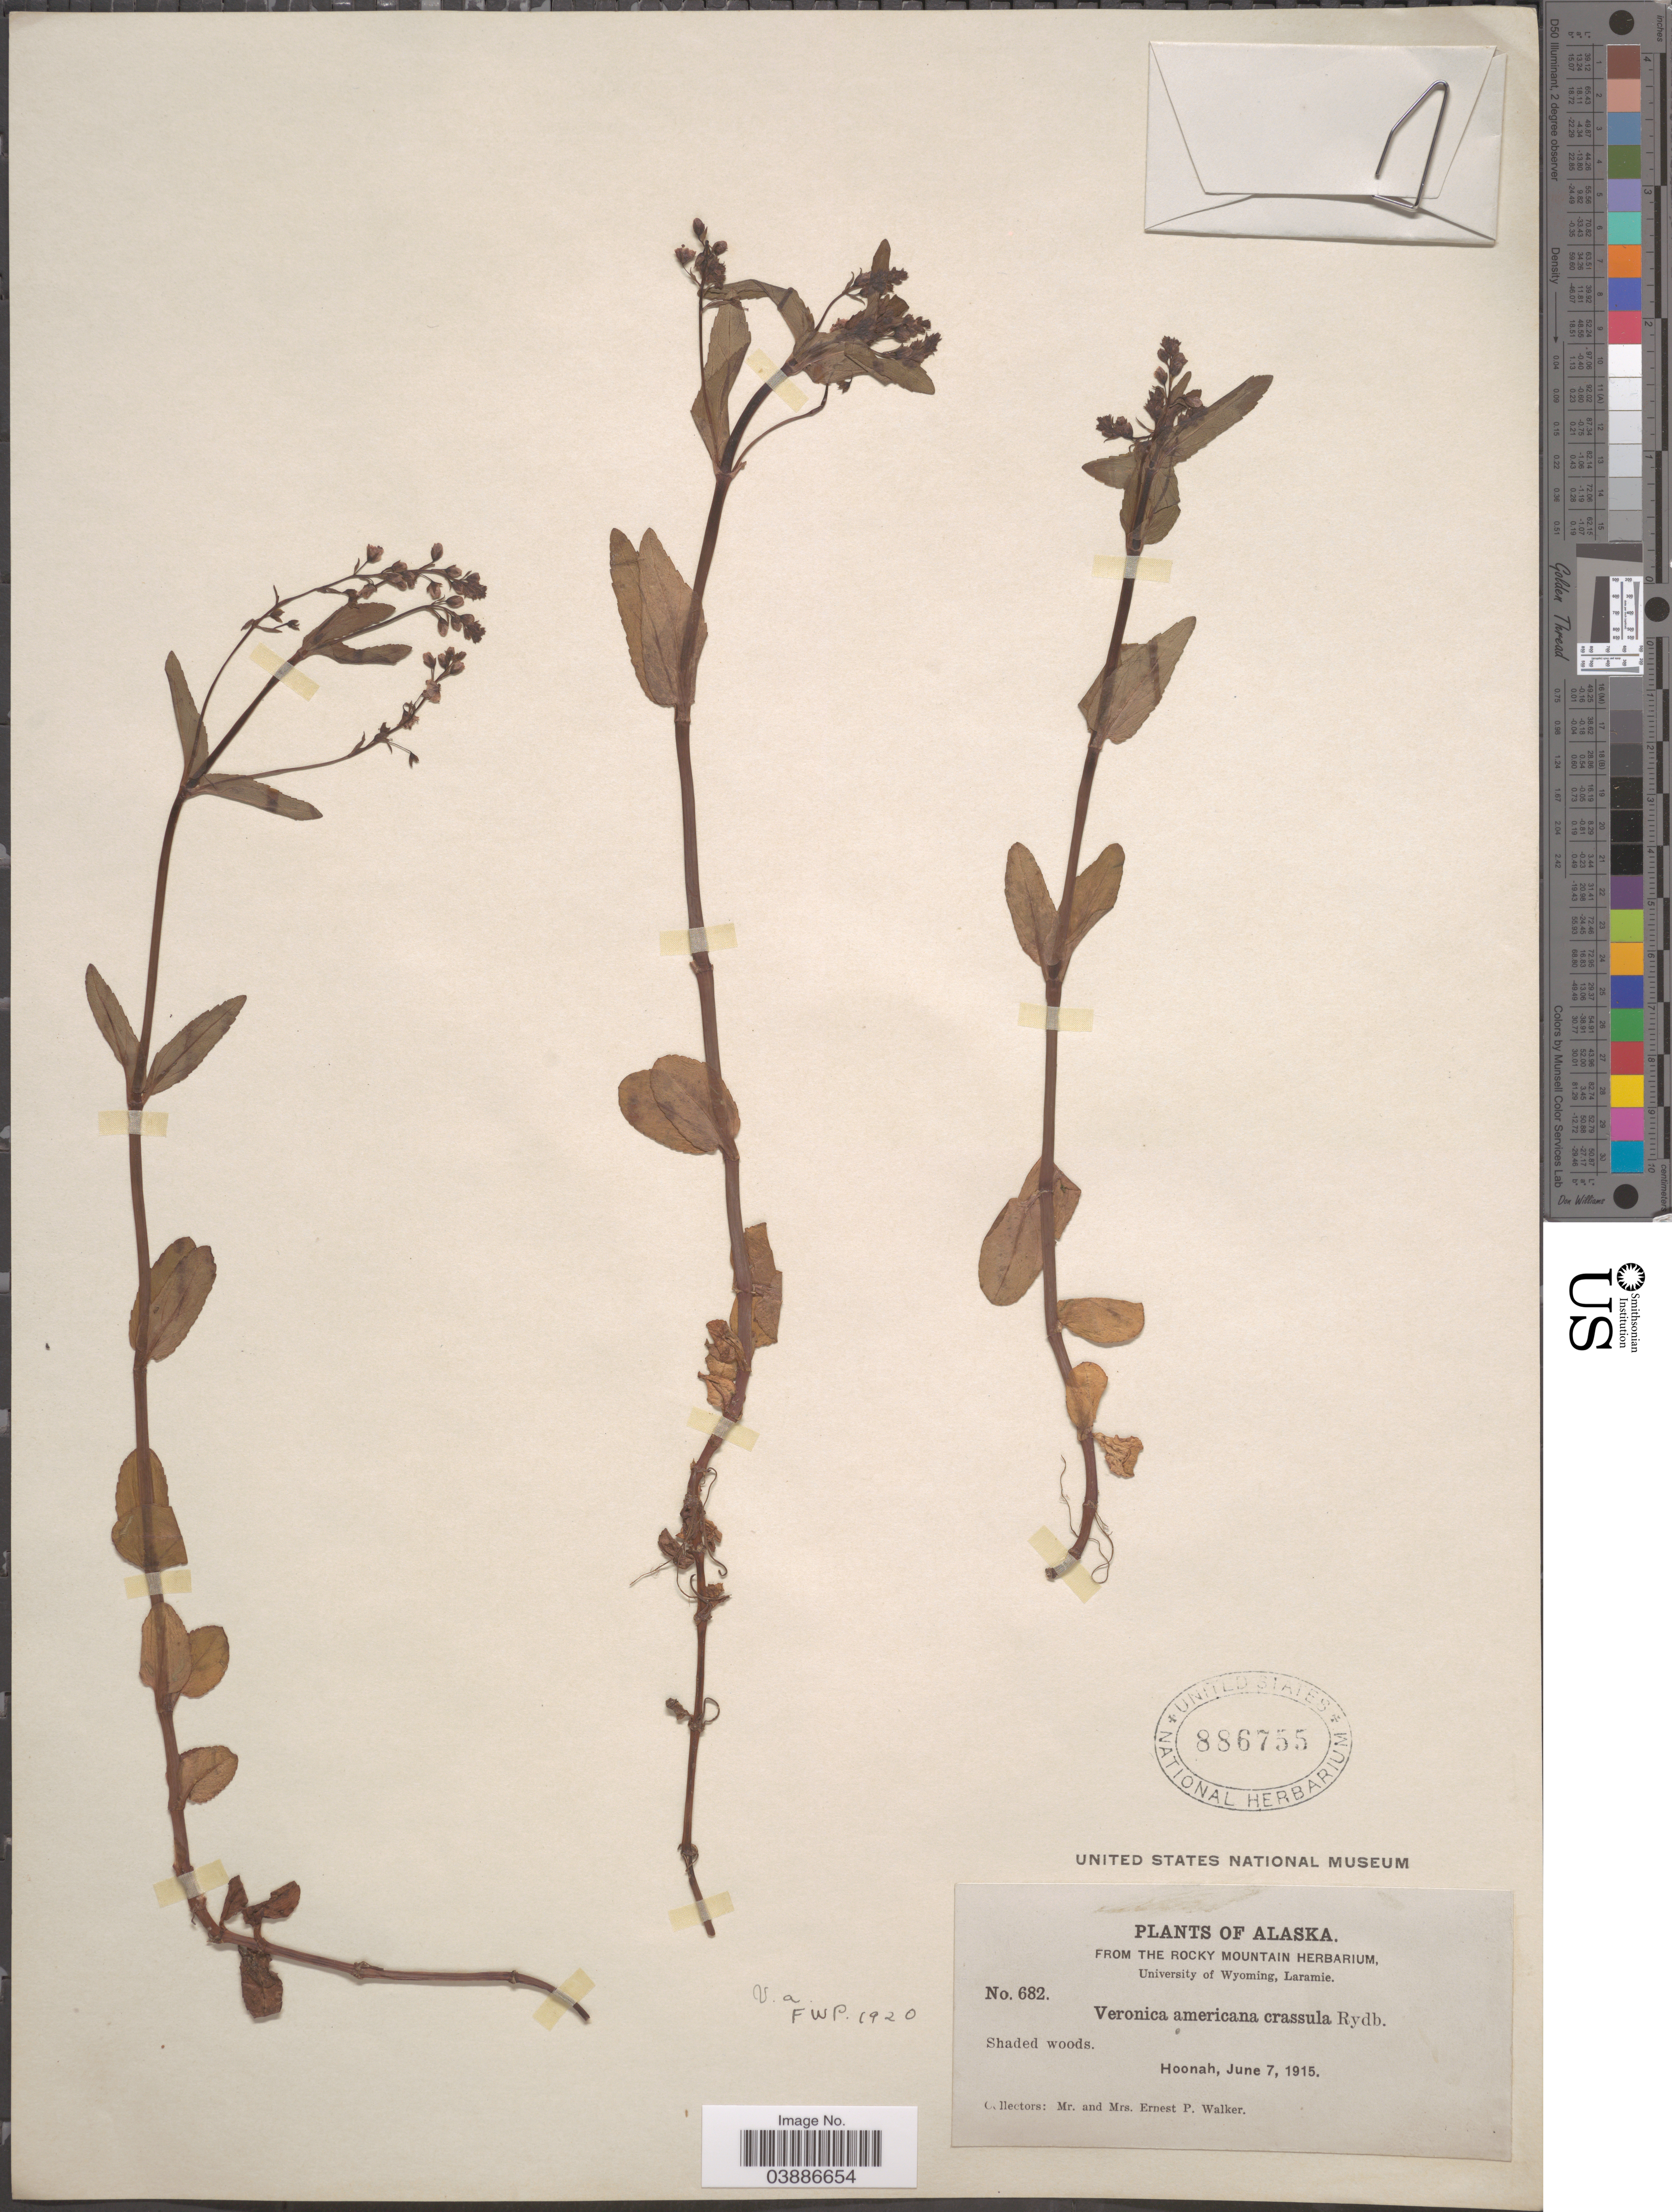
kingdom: Plantae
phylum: Tracheophyta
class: Magnoliopsida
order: Lamiales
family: Plantaginaceae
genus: Veronica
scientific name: Veronica americana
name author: Schwein. ex Benth.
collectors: E. P. Walker & E. Walker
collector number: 682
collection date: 1915-06-07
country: United States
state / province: Alaska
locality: Hoonah.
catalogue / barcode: US 886755